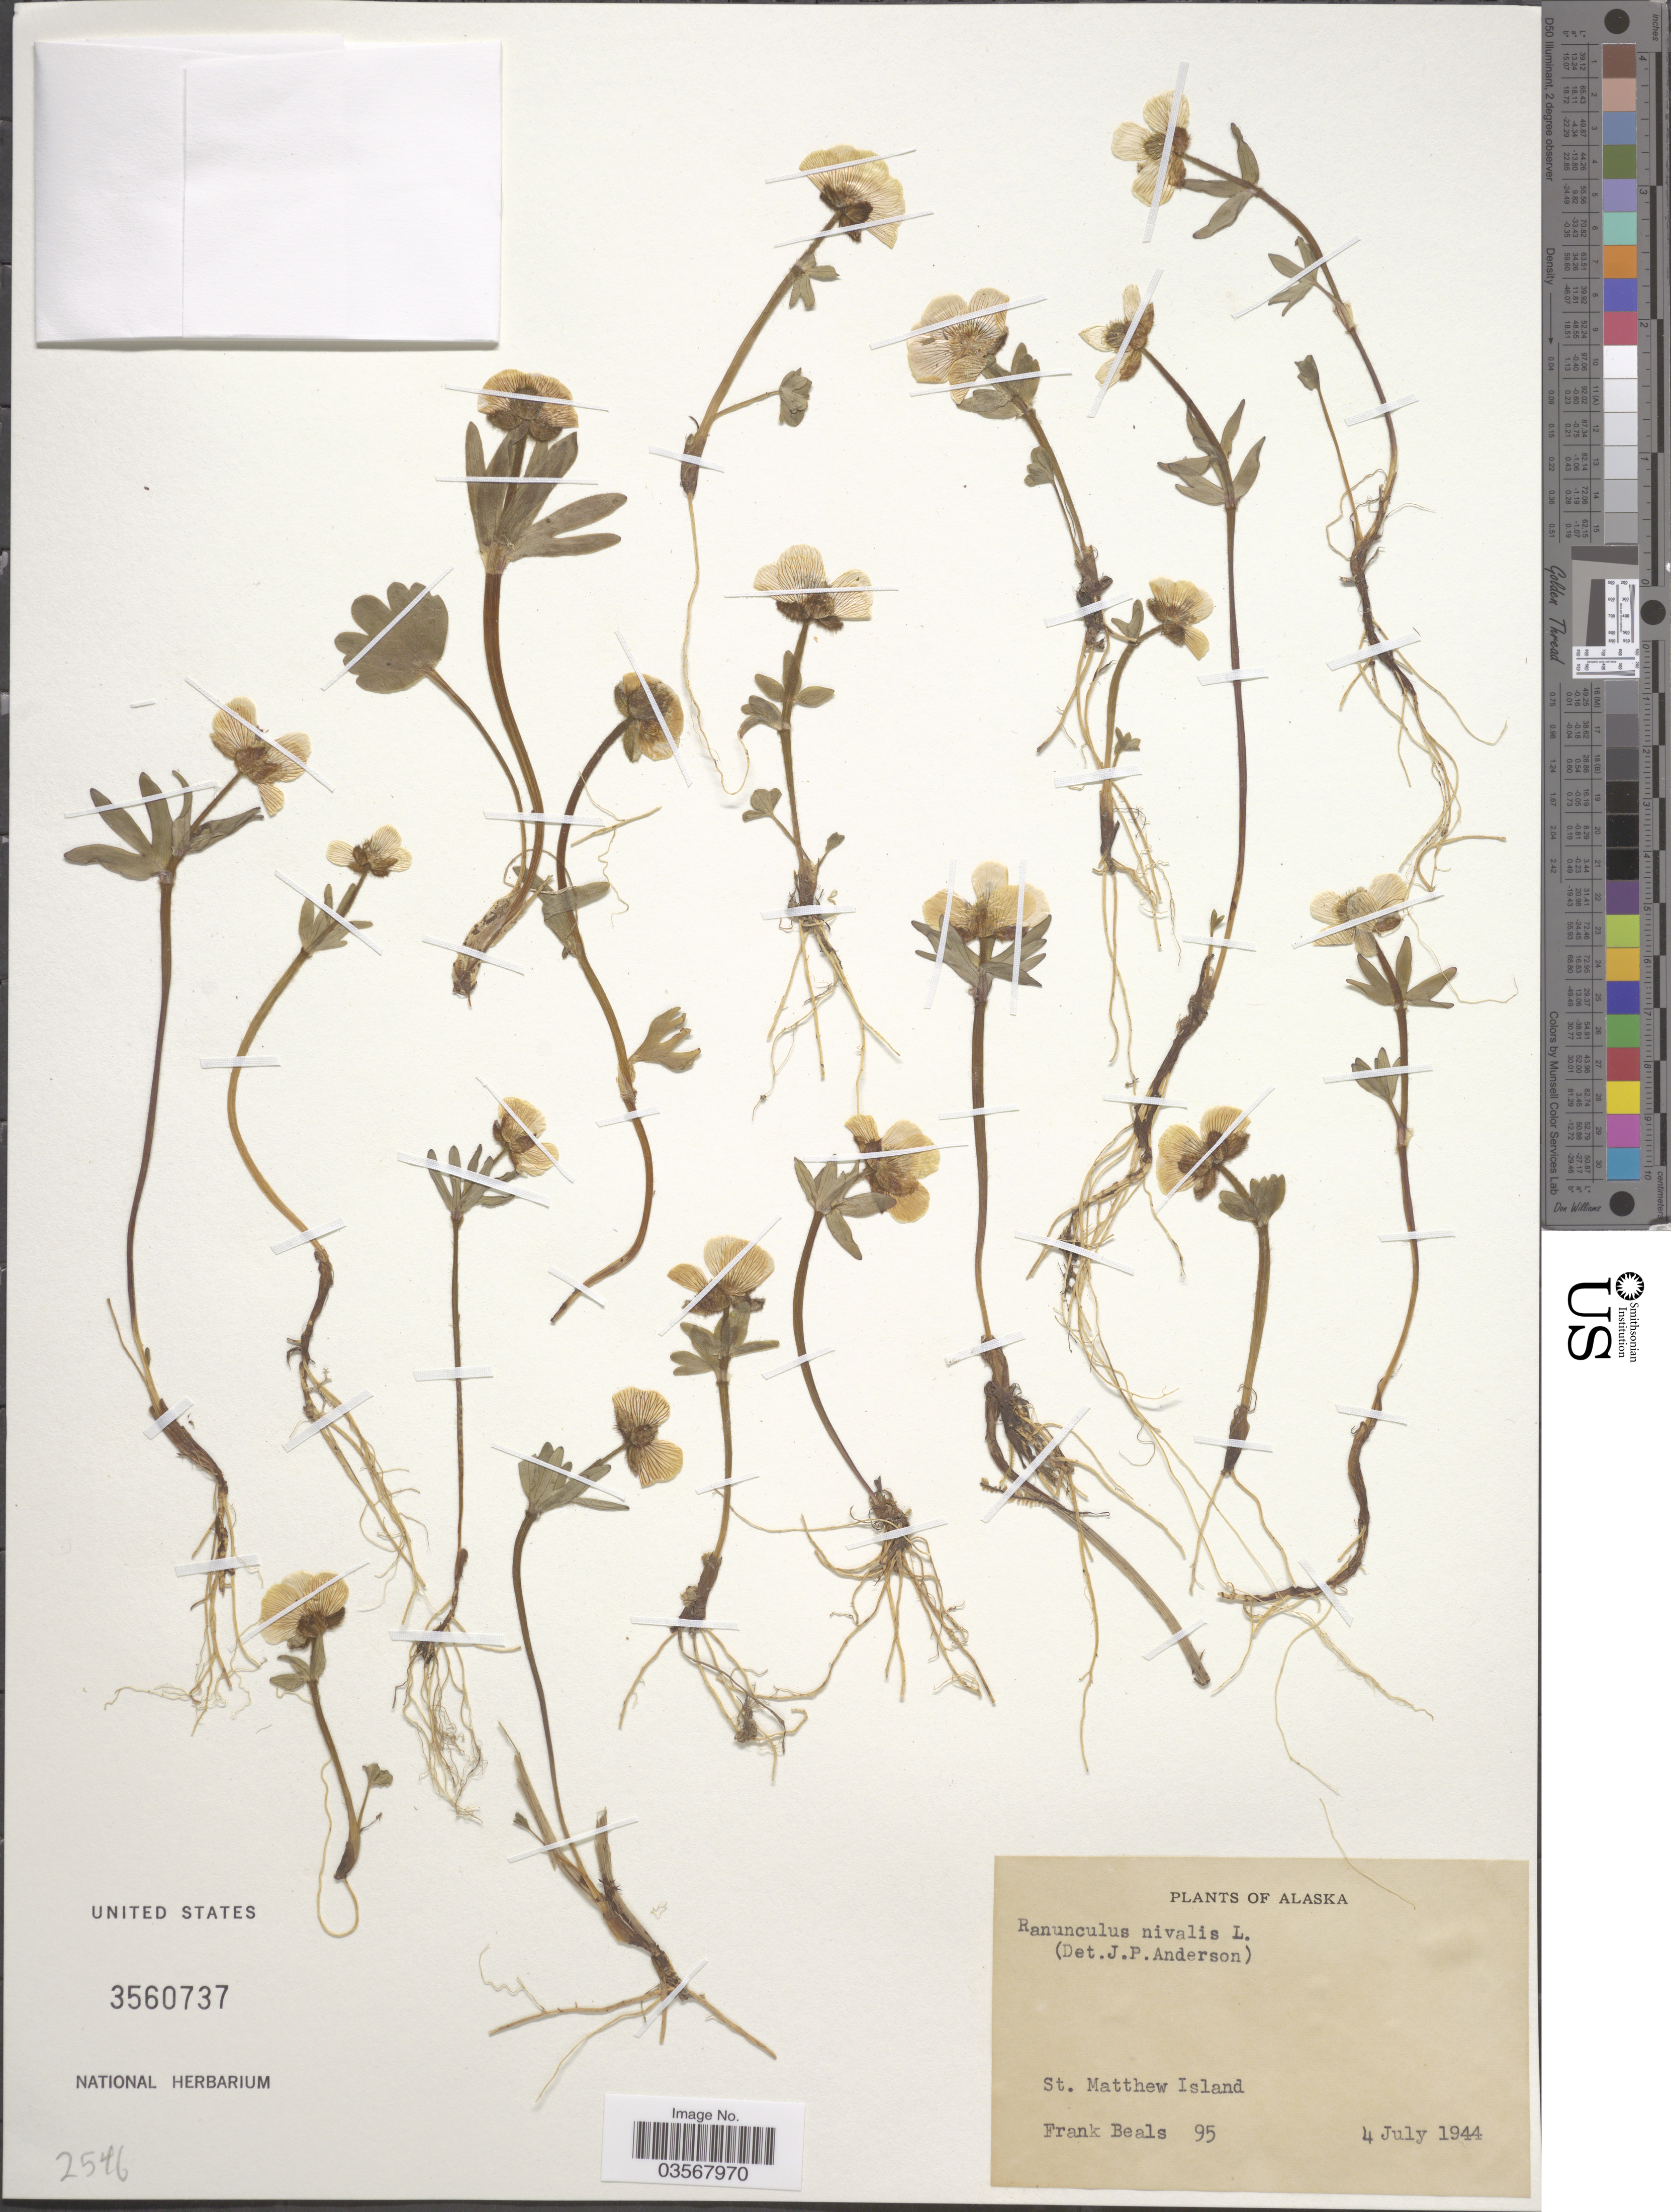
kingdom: Plantae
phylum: Tracheophyta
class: Magnoliopsida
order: Ranunculales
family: Ranunculaceae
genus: Ranunculus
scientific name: Ranunculus nivalis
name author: L.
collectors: F. Beals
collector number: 95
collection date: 1944-07-04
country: United States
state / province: Alaska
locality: St. Matthew Island.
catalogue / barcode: US 3560737